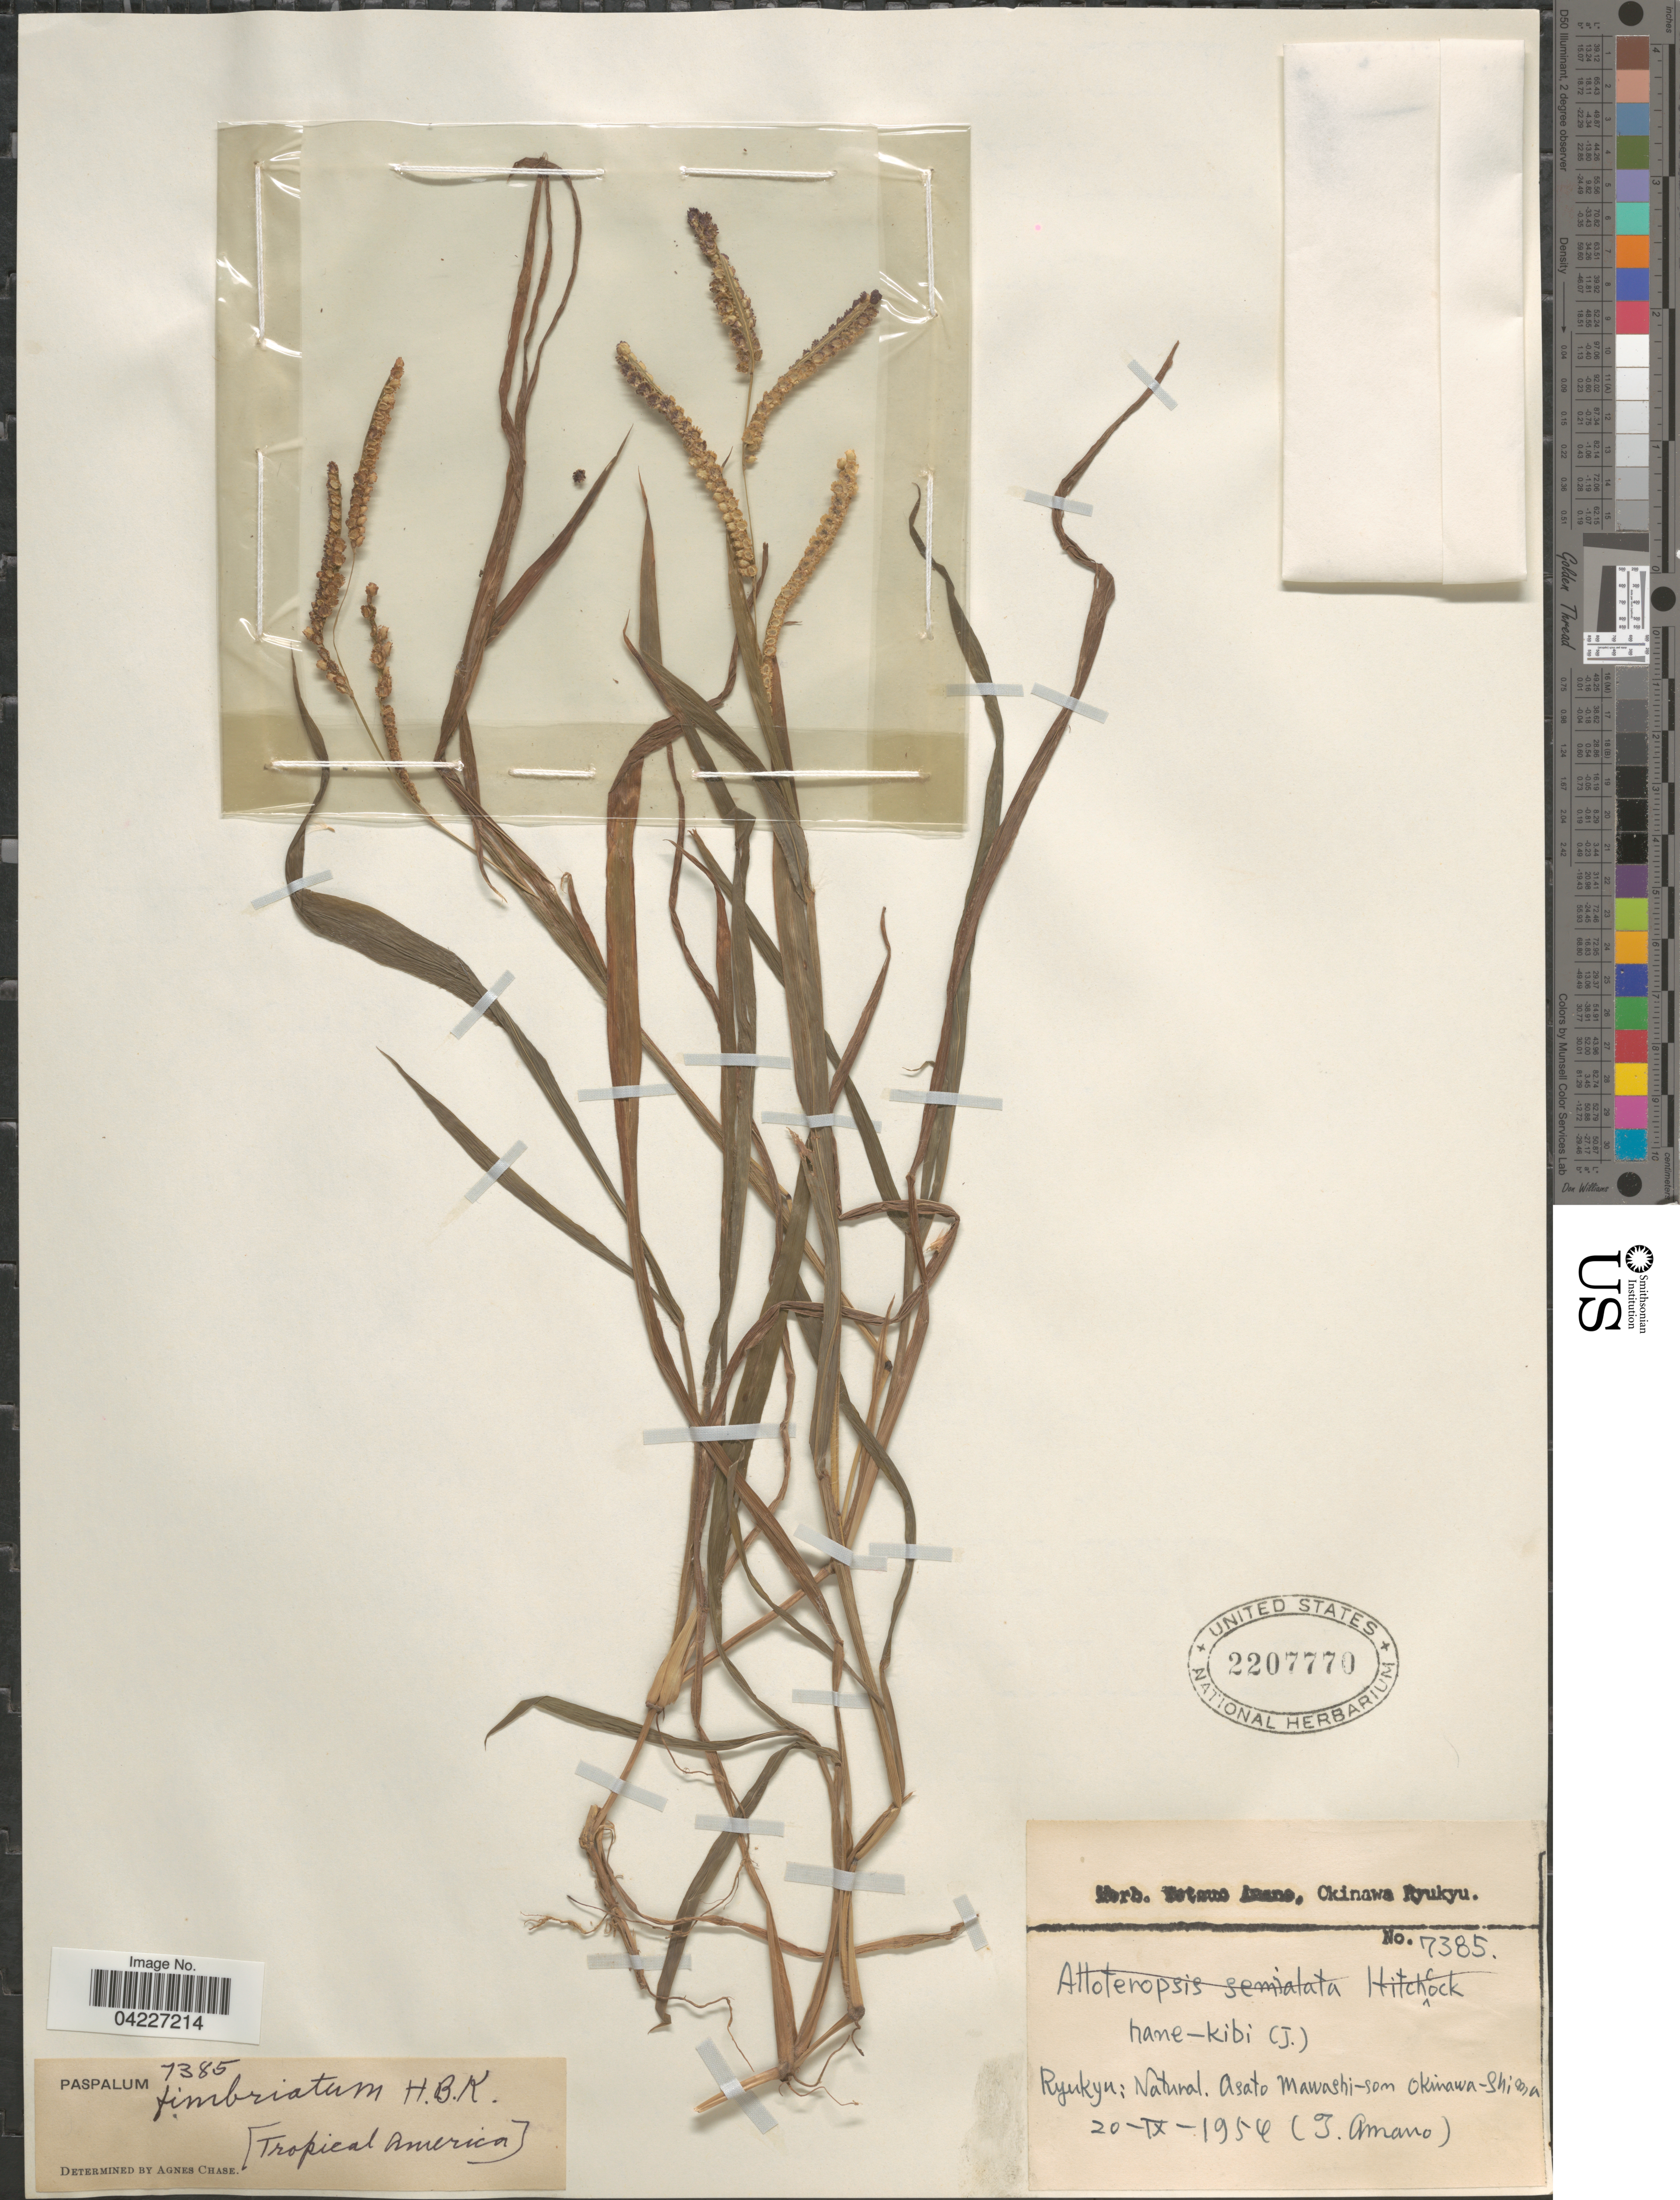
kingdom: Plantae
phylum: Tracheophyta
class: Liliopsida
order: Poales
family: Poaceae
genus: Paspalum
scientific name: Paspalum fimbriatum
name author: Kunth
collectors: T. Amano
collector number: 7385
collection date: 1954-09-20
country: Japan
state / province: Okinawa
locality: Ryukyu: Natural. Asato Mawashi-son Okinawa-shima.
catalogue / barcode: US 2207770